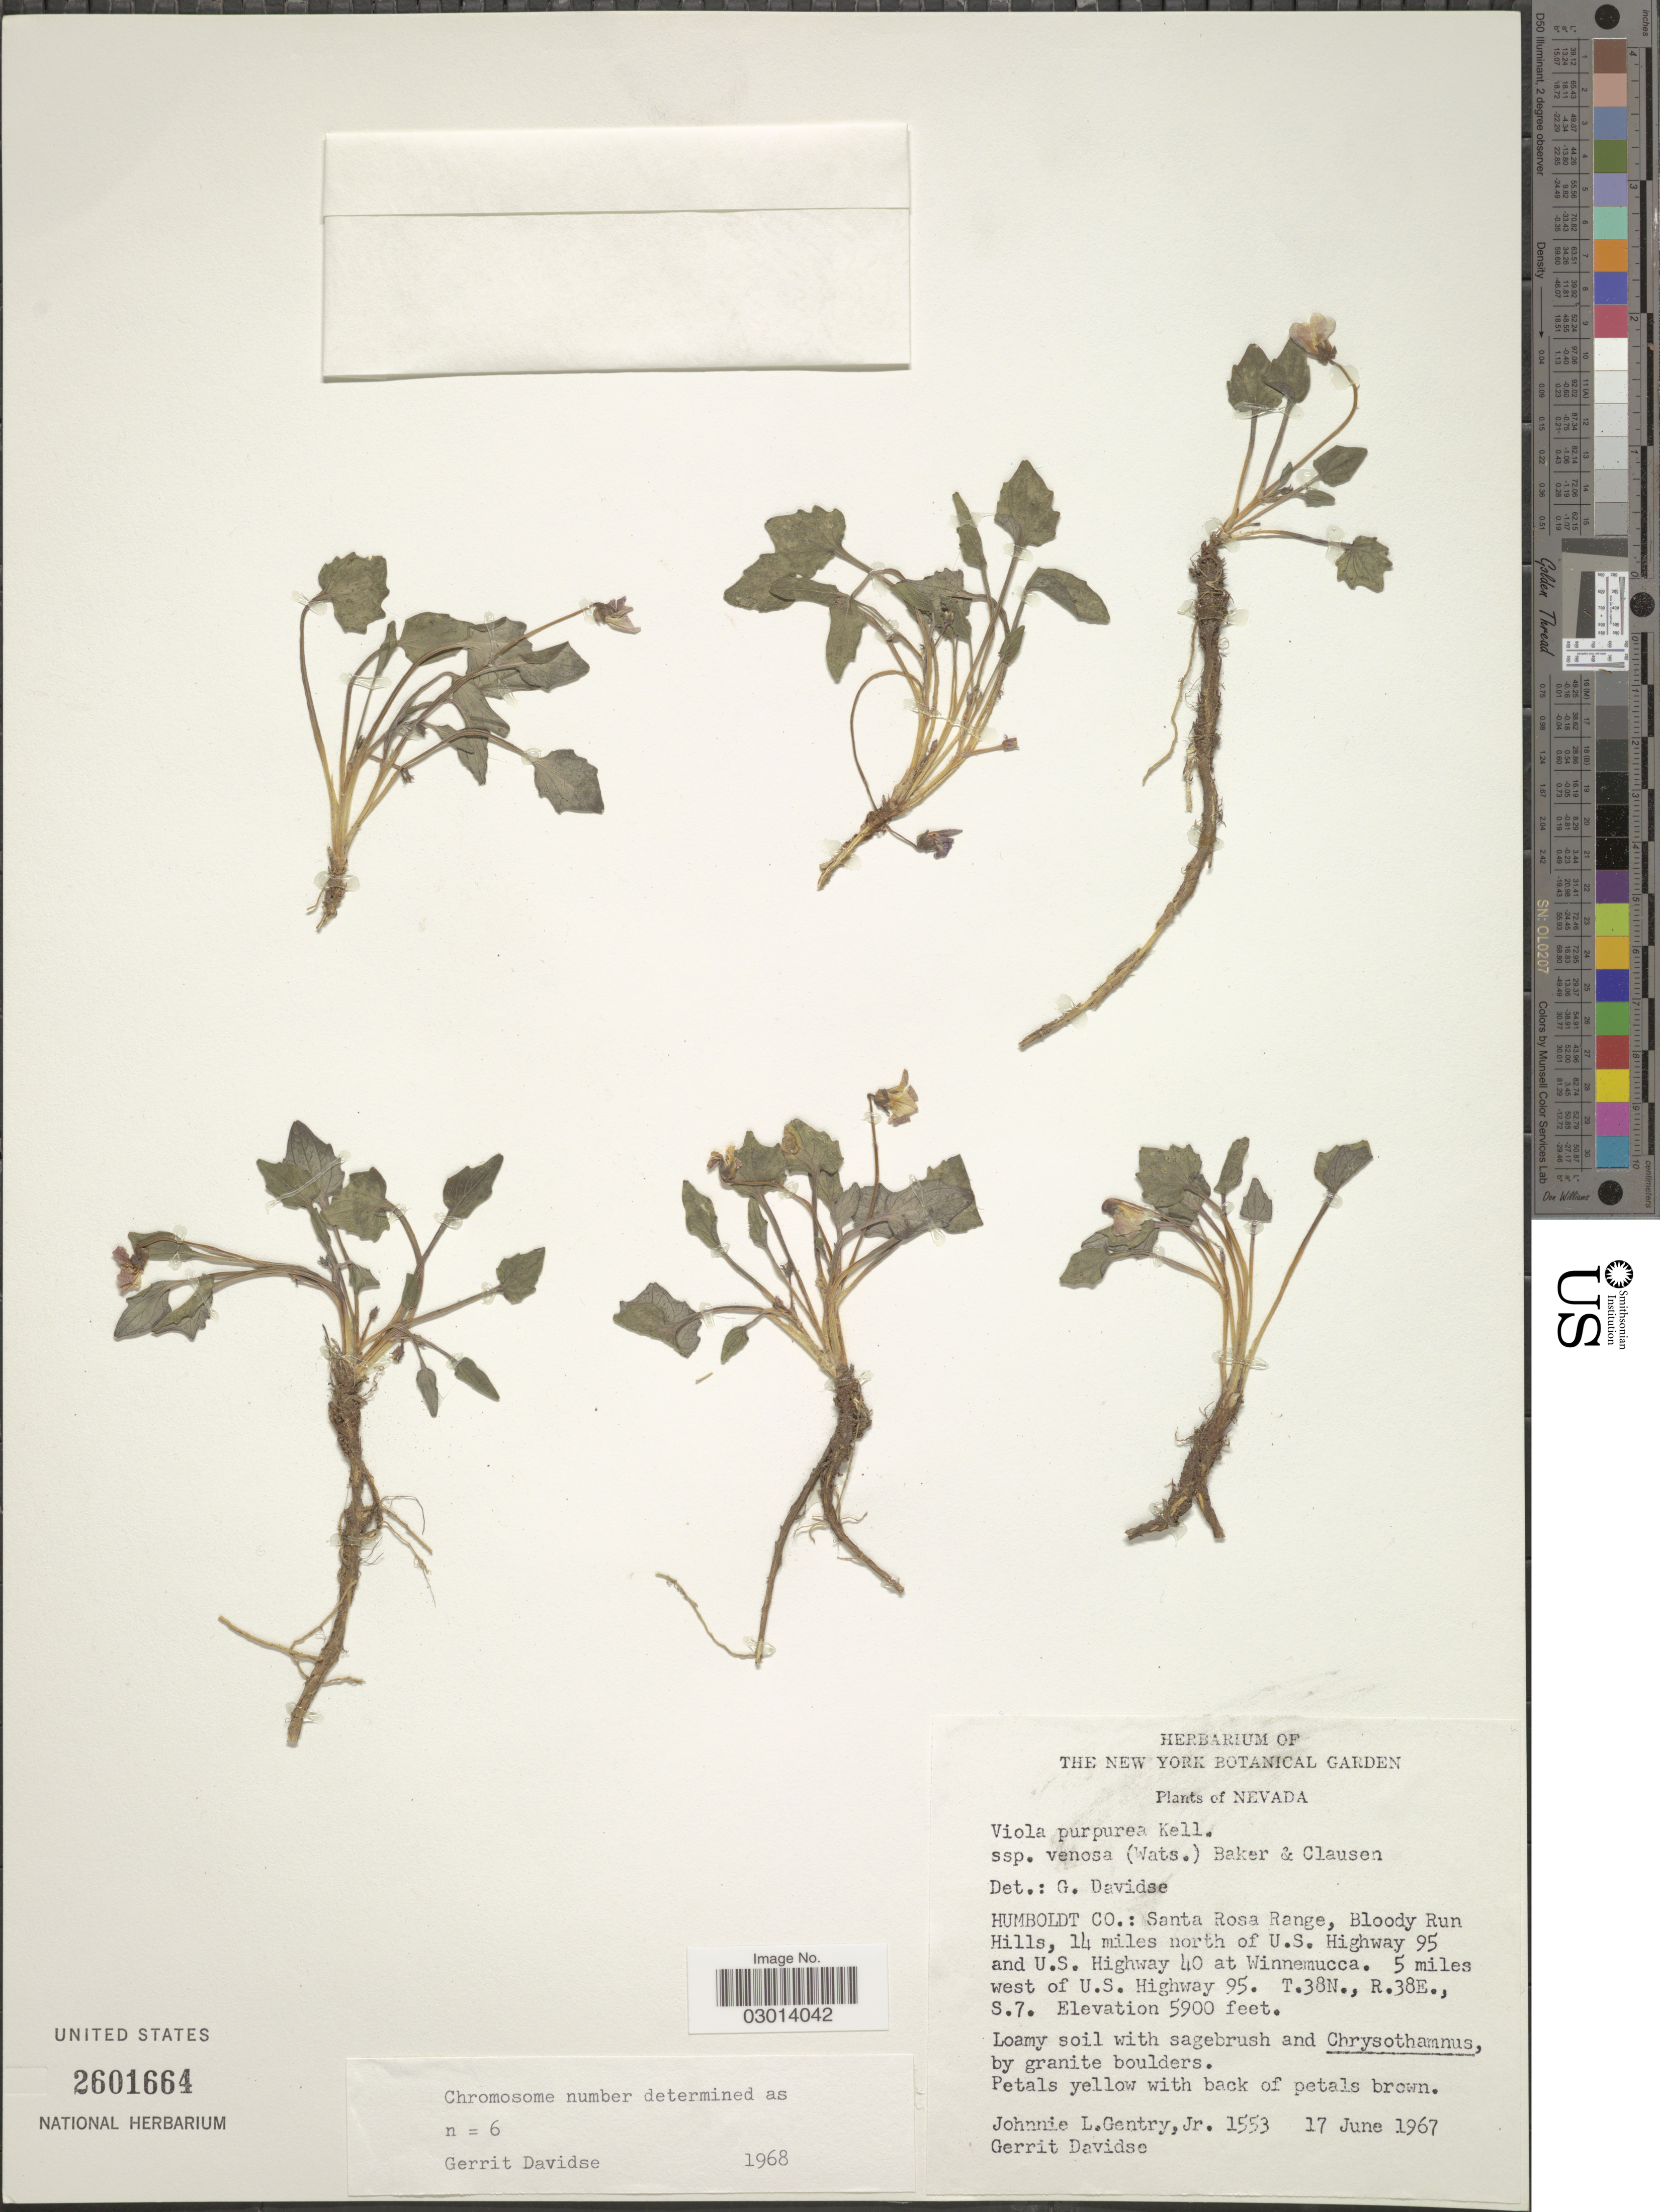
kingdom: Plantae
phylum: Tracheophyta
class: Magnoliopsida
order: Malpighiales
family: Violaceae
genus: Viola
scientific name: Viola purpurea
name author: Kellogg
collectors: J. L. Gentry & G. Davidse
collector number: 1553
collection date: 1967-06-17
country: United States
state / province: Nevada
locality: Humboldt Co.: Santa Rosa Range, Bloody Run Hills, 14 miles north of U.S. Highway 95 and U.S. Highway 40 at Winnemucca. 5 miles west of U.S. Highway 95. T.38N., R38E., S7.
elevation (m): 1798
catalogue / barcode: US 2601664